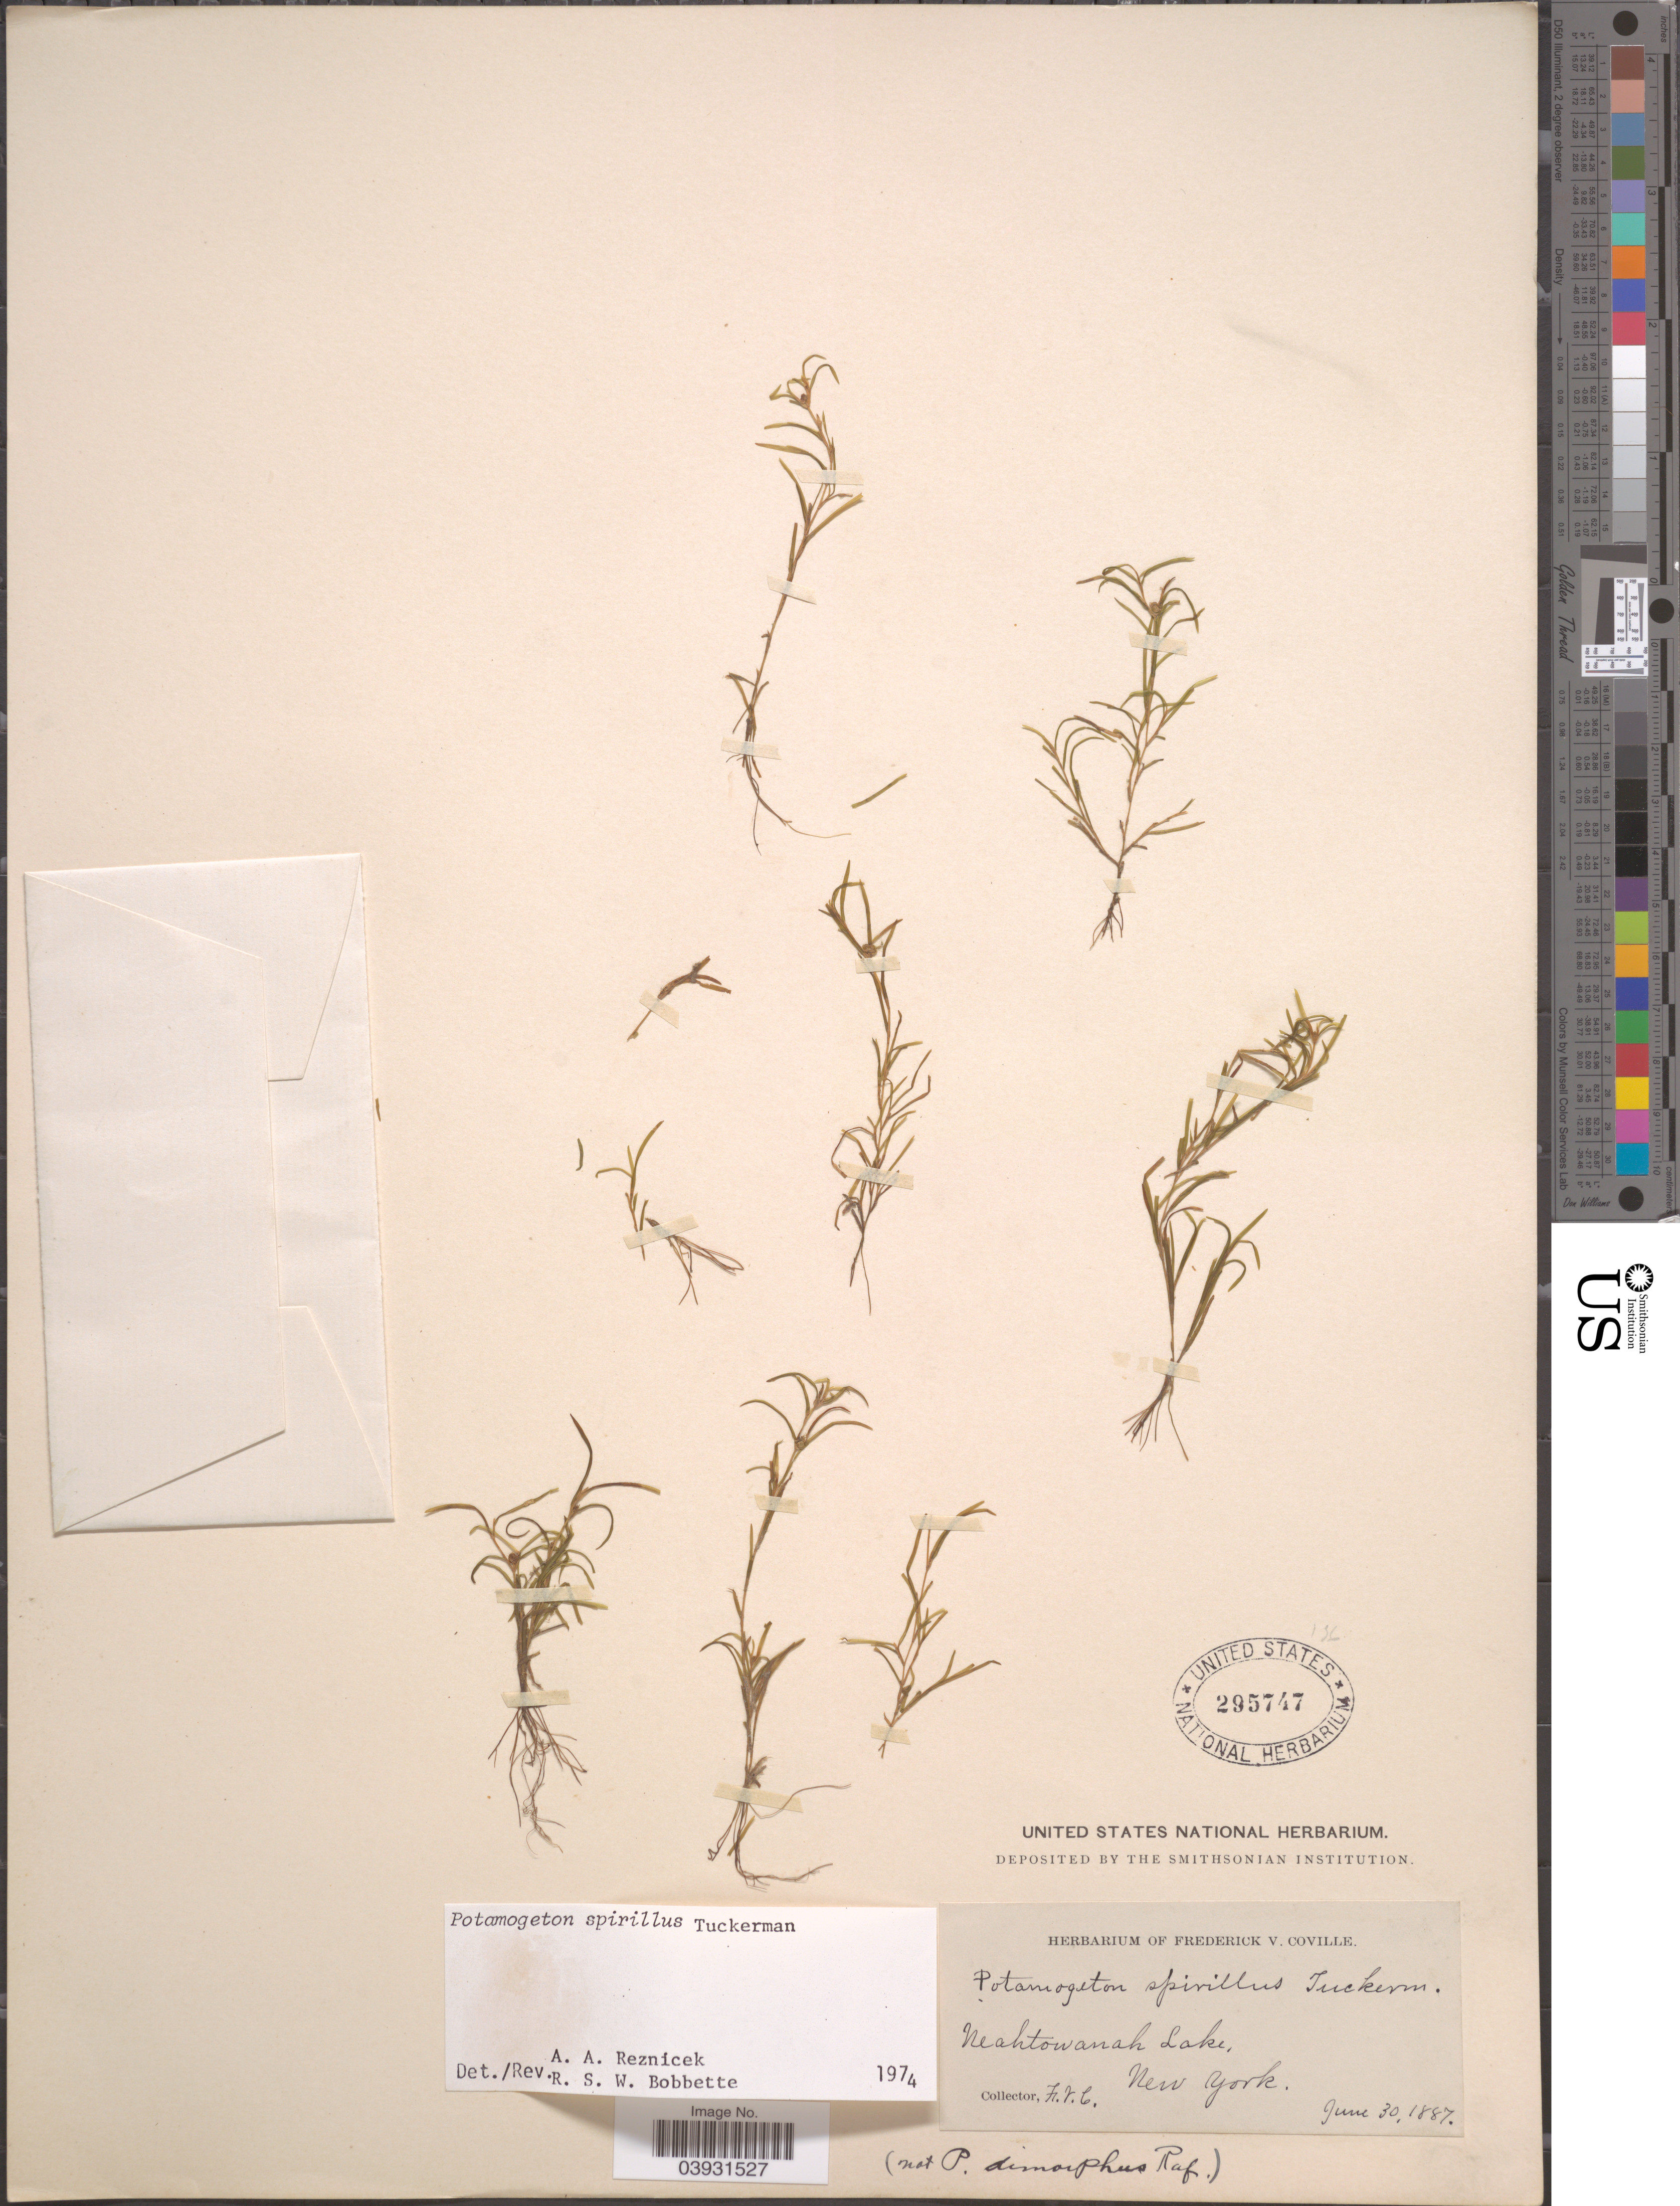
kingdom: Plantae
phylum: Tracheophyta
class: Liliopsida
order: Alismatales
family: Potamogetonaceae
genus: Potamogeton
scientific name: Potamogeton spirillus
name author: Tuck.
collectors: F. V. Coville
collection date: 1887-06-30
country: United States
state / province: New Jersey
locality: Neahtowanah Lake.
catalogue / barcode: US 295747